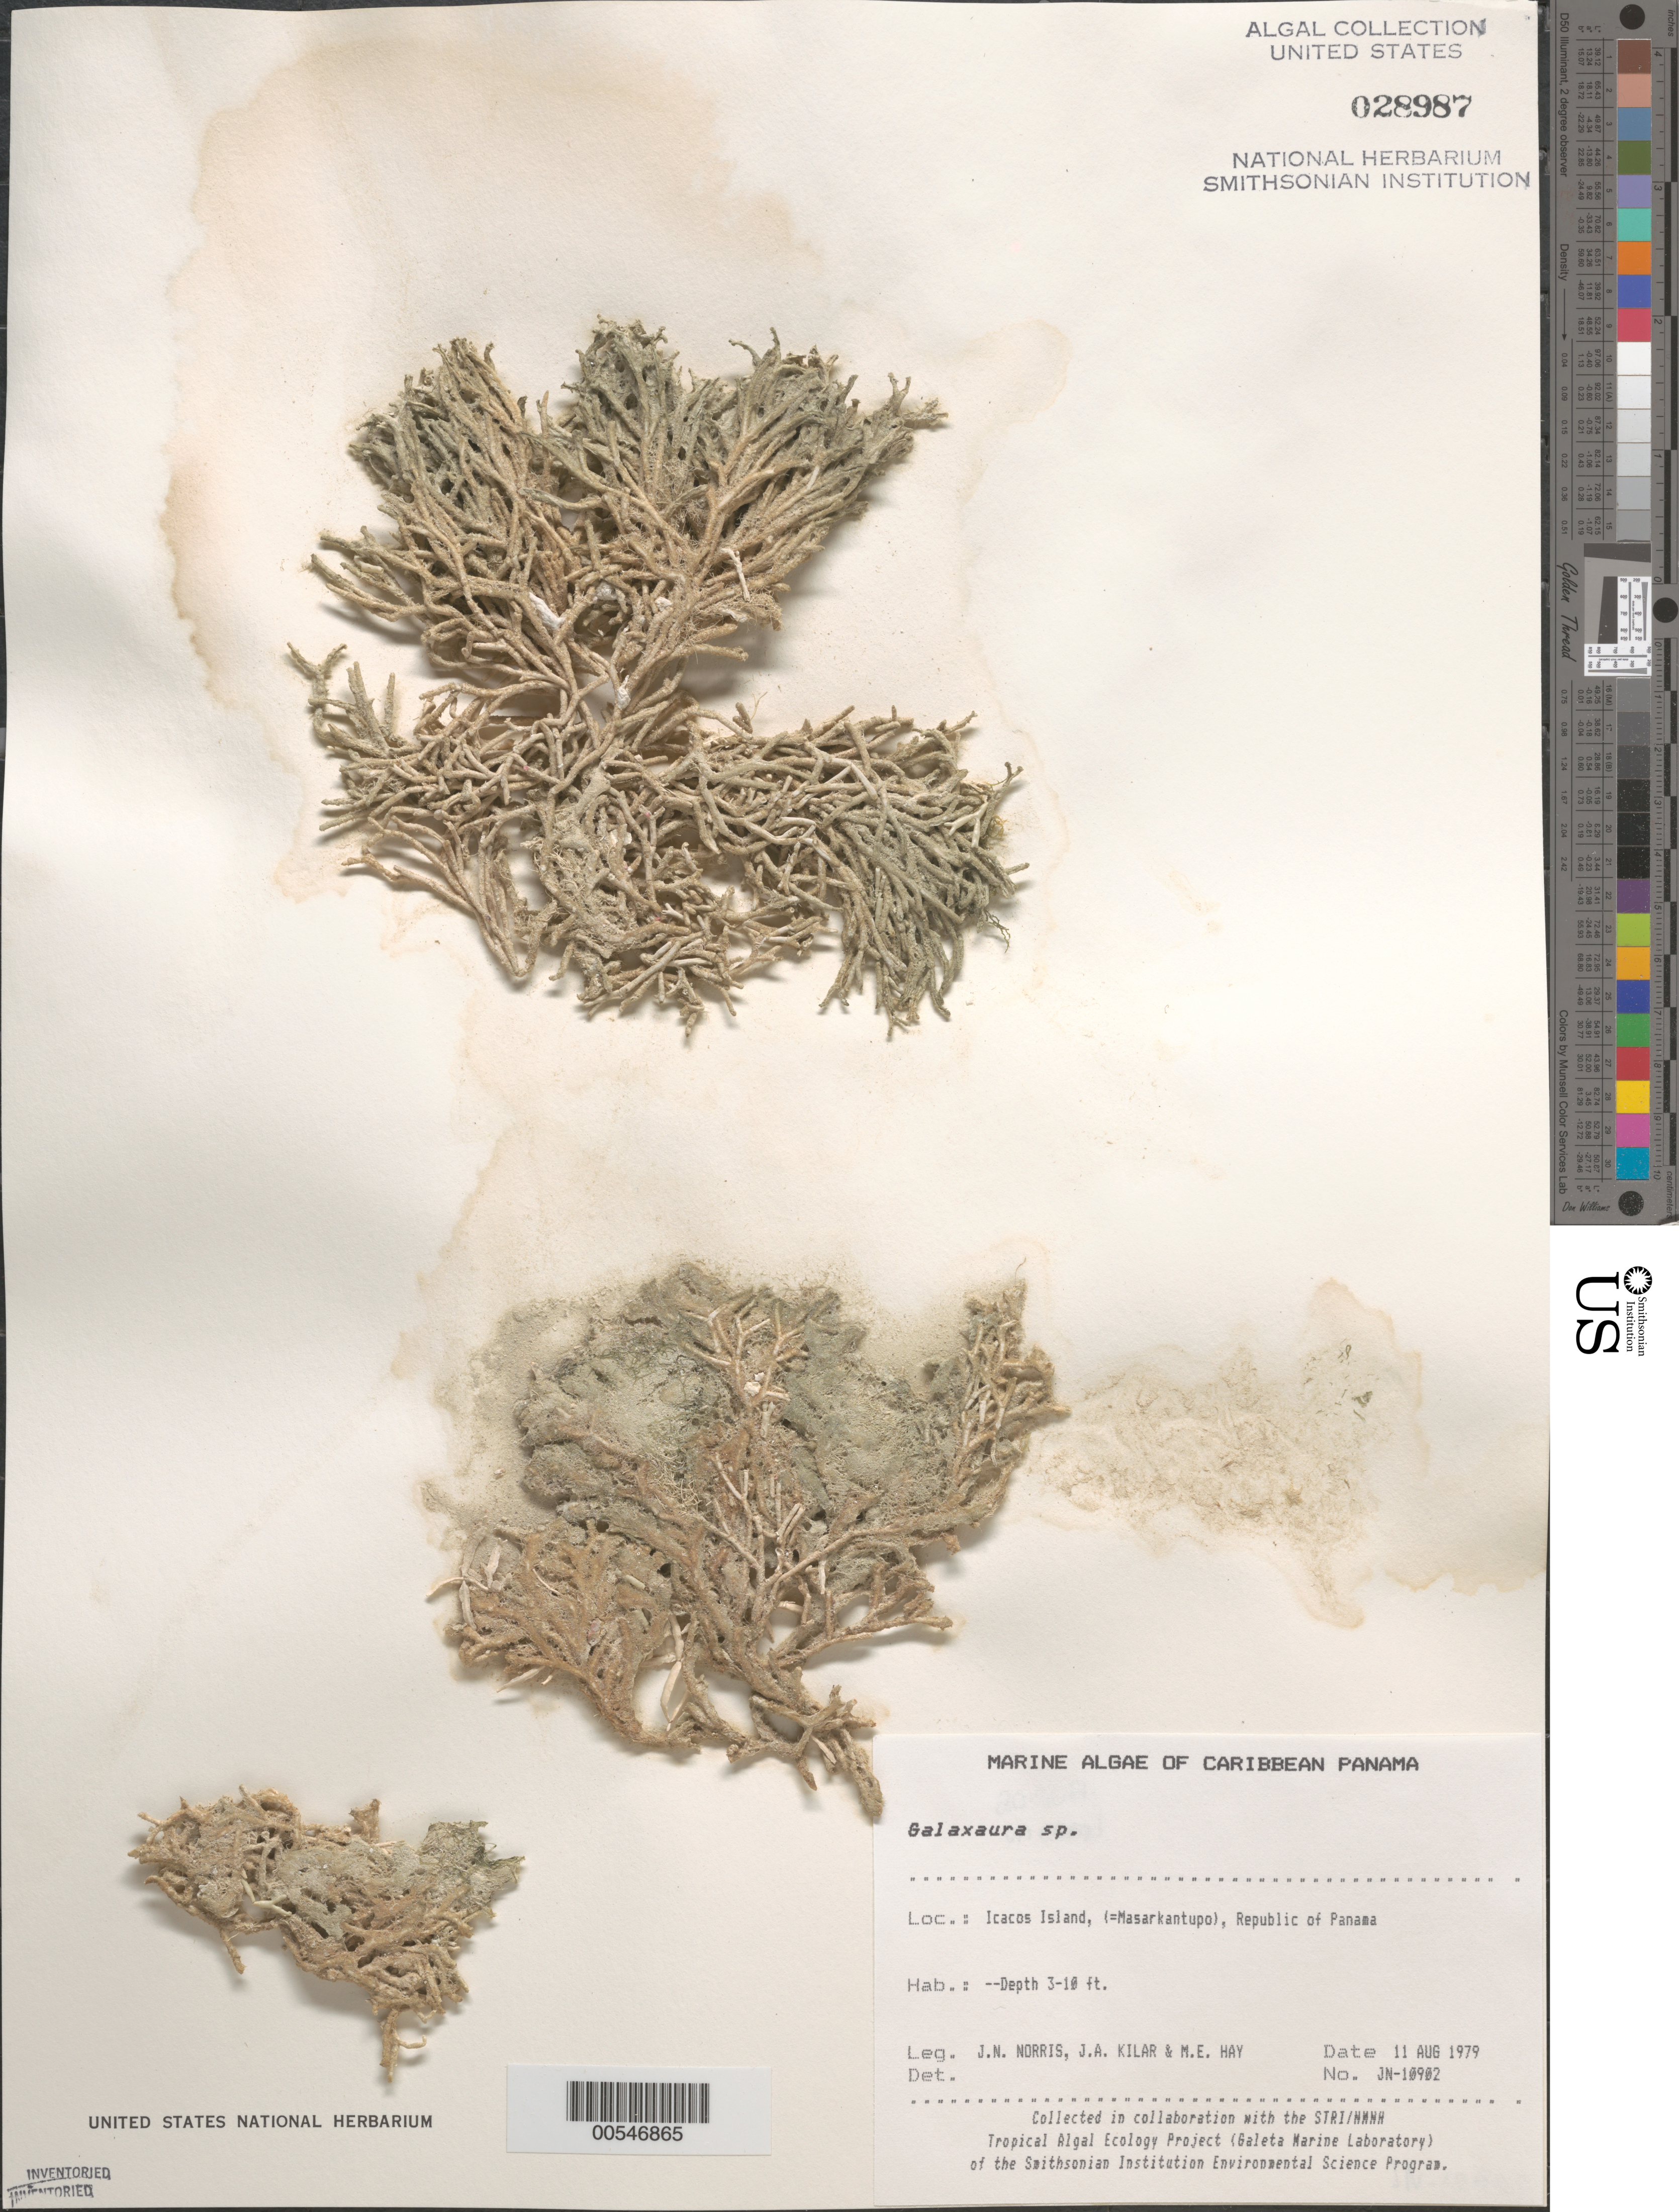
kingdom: Plantae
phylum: Rhodophyta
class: Florideophyceae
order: Nemaliales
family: Galaxauraceae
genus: Galaxaura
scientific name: Galaxaura sp.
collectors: J. N. Norris, J. A. Kilar & M. E. Hay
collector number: JN-10902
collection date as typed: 11 Aug 1979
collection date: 1979-08-11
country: Panama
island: Icacos Cay (Masarkantupo)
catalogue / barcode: US 28987